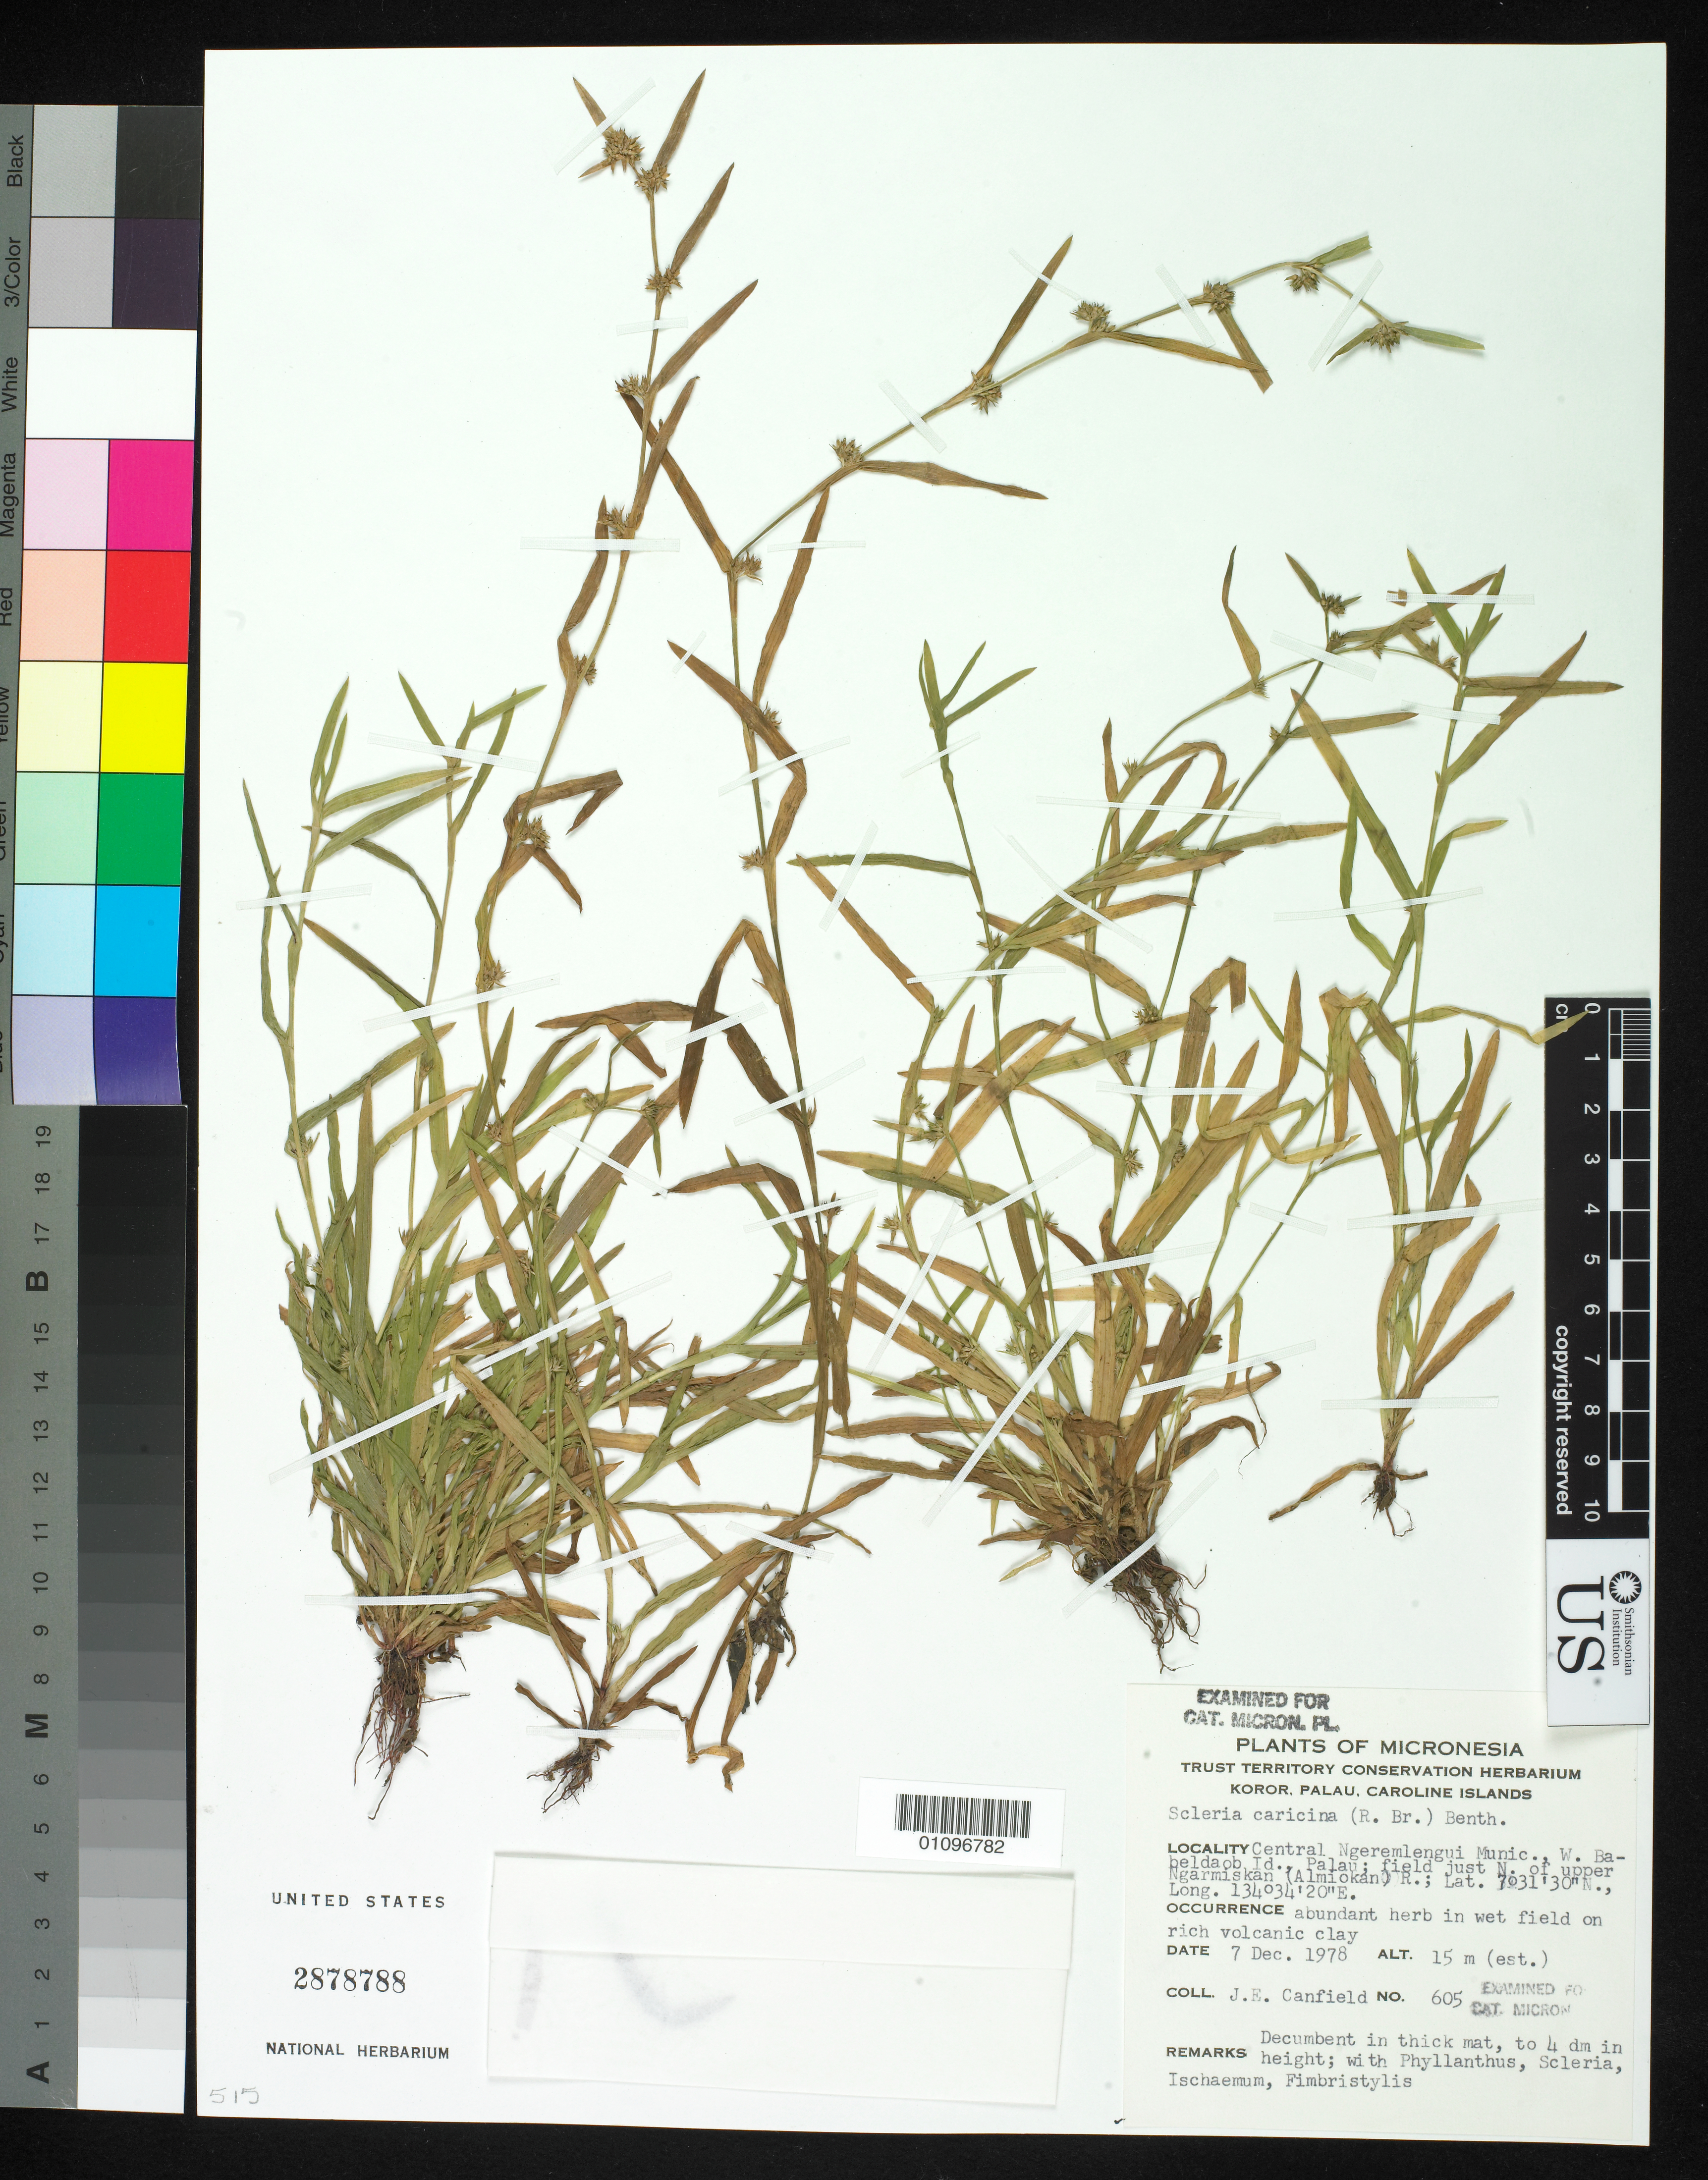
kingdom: Plantae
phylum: Tracheophyta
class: Liliopsida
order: Poales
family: Cyperaceae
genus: Diplacrum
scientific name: Diplacrum caricinum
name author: R. Br.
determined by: Strong, Mark T., (BOT), Smithsonian Institution - National Museum of Natural History (UNITED STATES)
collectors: J. E. Canfield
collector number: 605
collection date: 1978-12-07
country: Palau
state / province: Koror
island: Oreor (Koror)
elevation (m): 15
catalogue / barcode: US 2878788